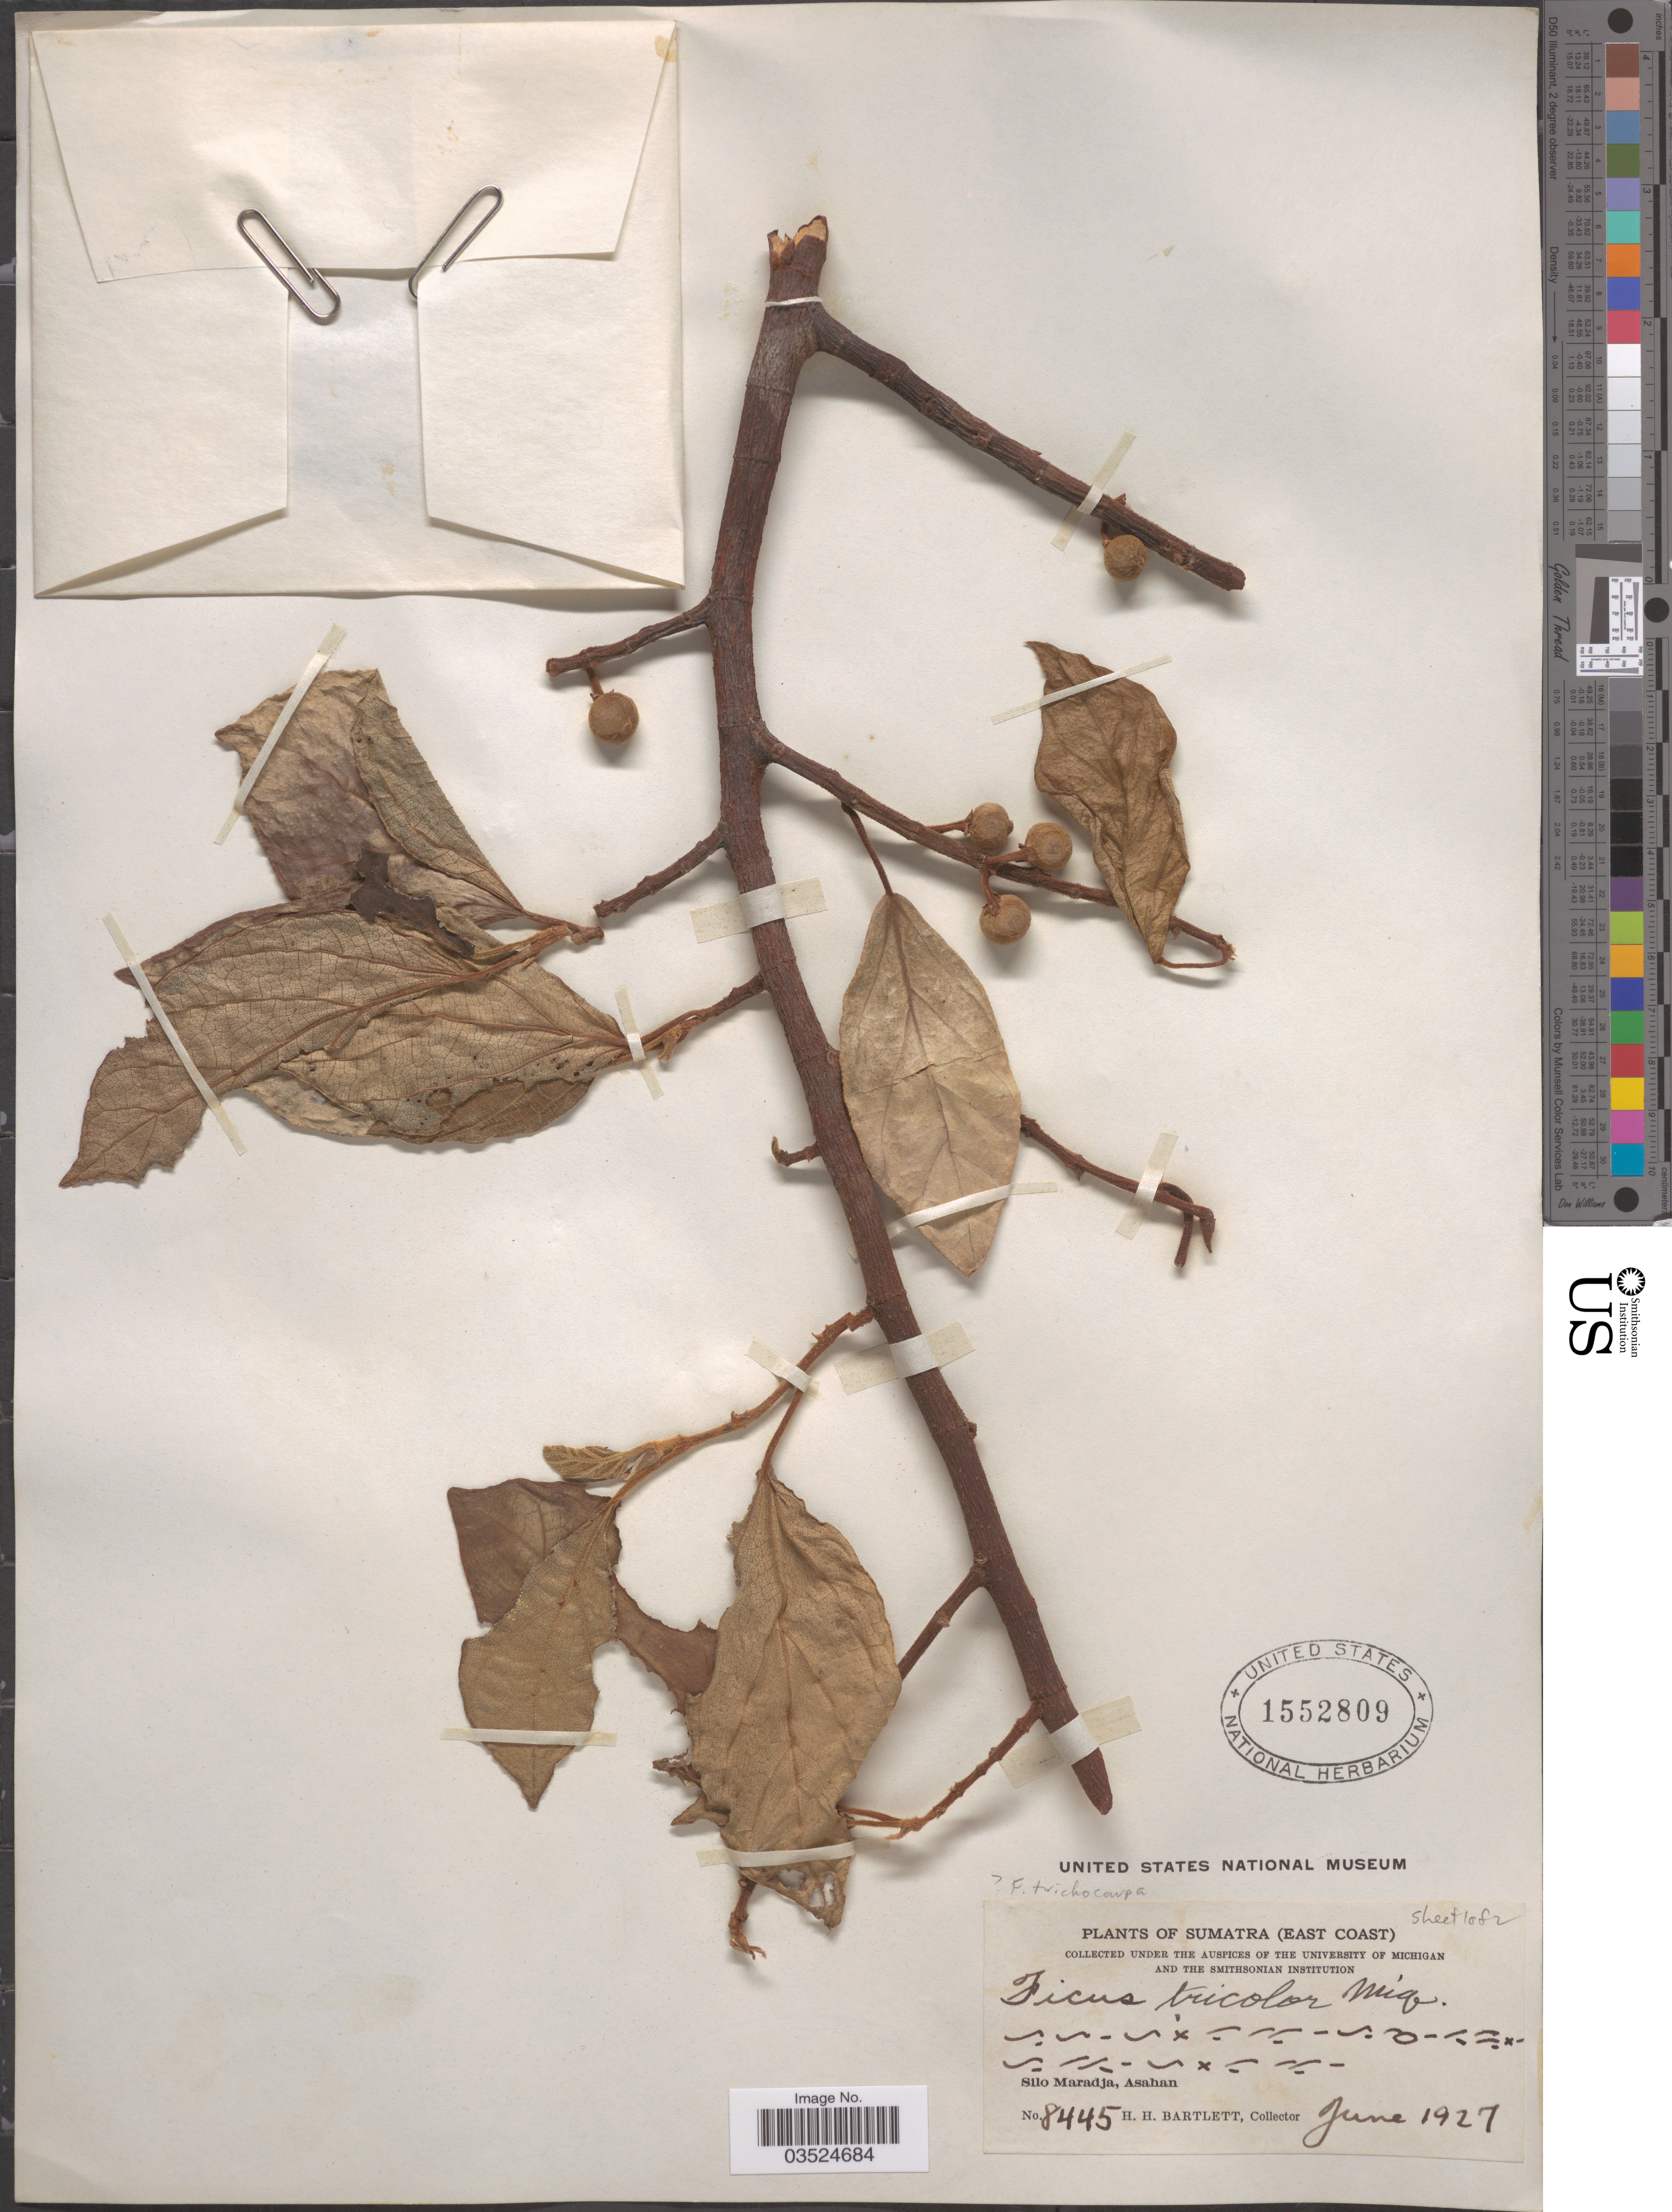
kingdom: Plantae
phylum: Tracheophyta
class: Magnoliopsida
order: Rosales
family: Moraceae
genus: Ficus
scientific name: Ficus trichocarpa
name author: Blume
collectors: H. H. Bartlett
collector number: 8445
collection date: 1927-06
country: Indonesia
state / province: Sumatra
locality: East Coast. Silo Maradja, Asahan.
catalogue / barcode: US 1552809